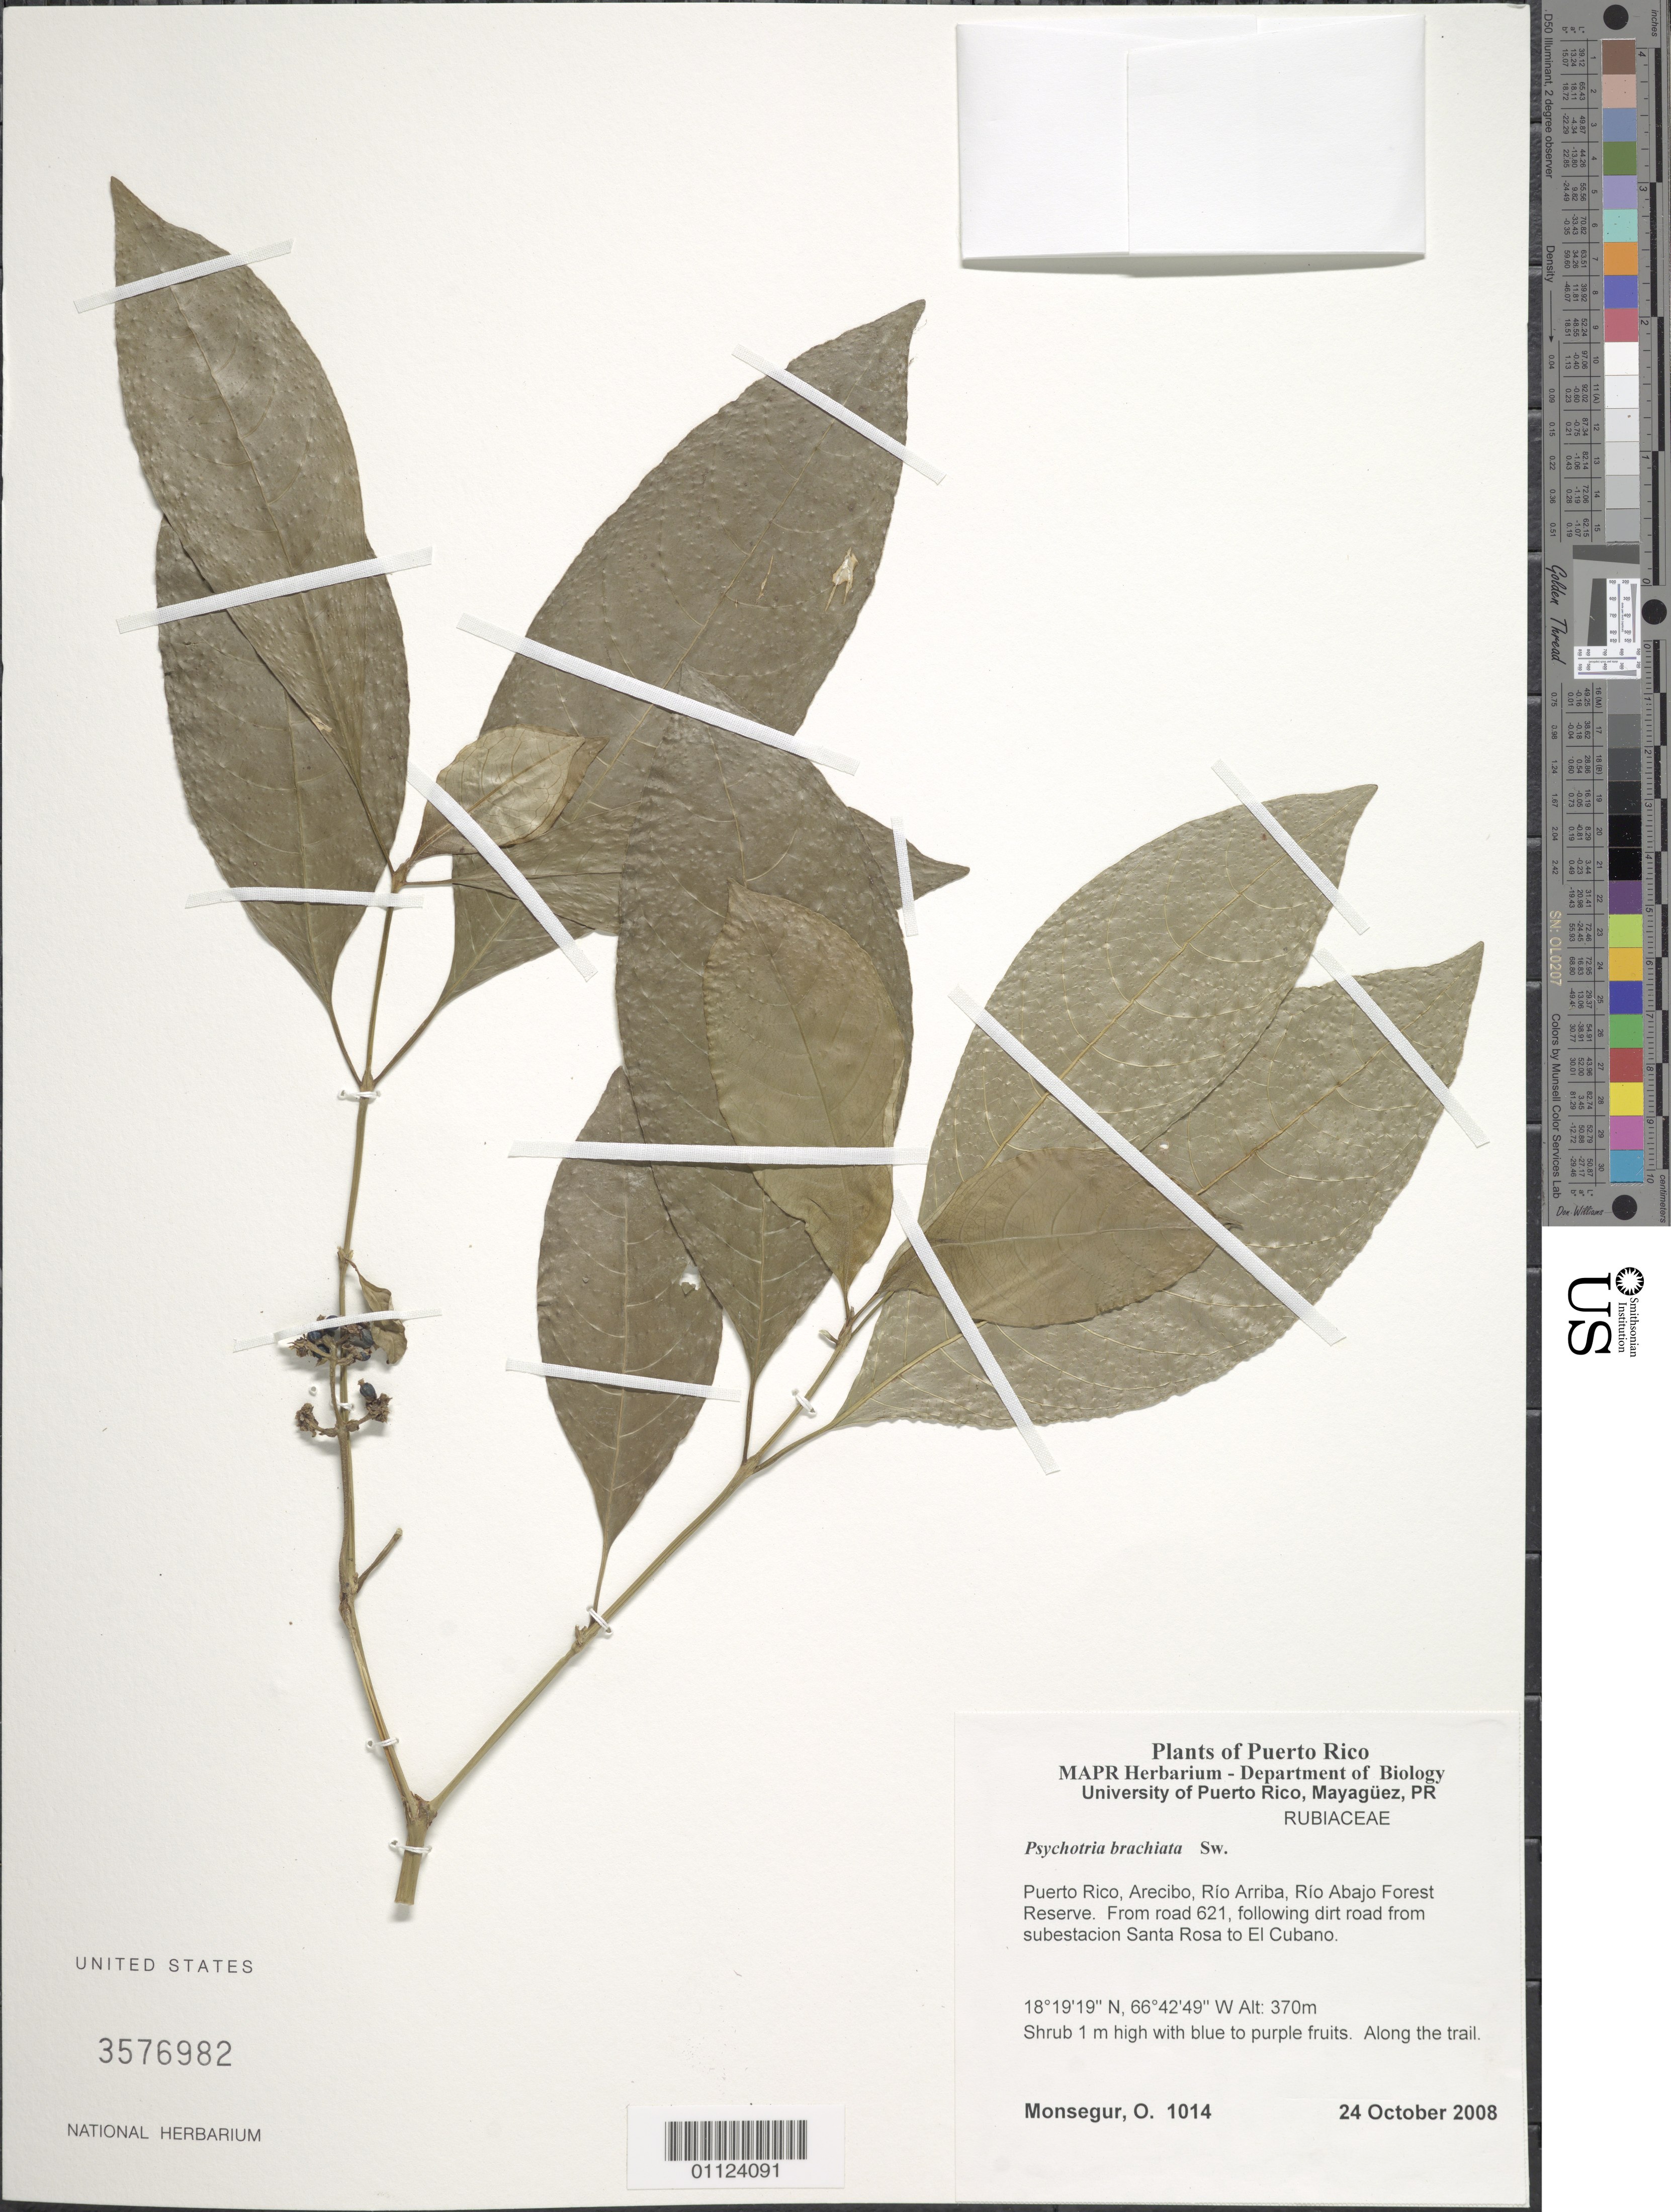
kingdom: Plantae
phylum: Tracheophyta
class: Magnoliopsida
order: Gentianales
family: Rubiaceae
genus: Psychotria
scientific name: Psychotria brachiata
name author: Sw.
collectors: O. Monsegur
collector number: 1014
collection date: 2008-10-24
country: Puerto Rico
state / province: Arecibo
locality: Río Arriba, Río Abajo Forest Reserve; from Road 621, following dirt road from substation Santa Rosa to El Cubano.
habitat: Along the trail.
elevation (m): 370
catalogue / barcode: US 3576982